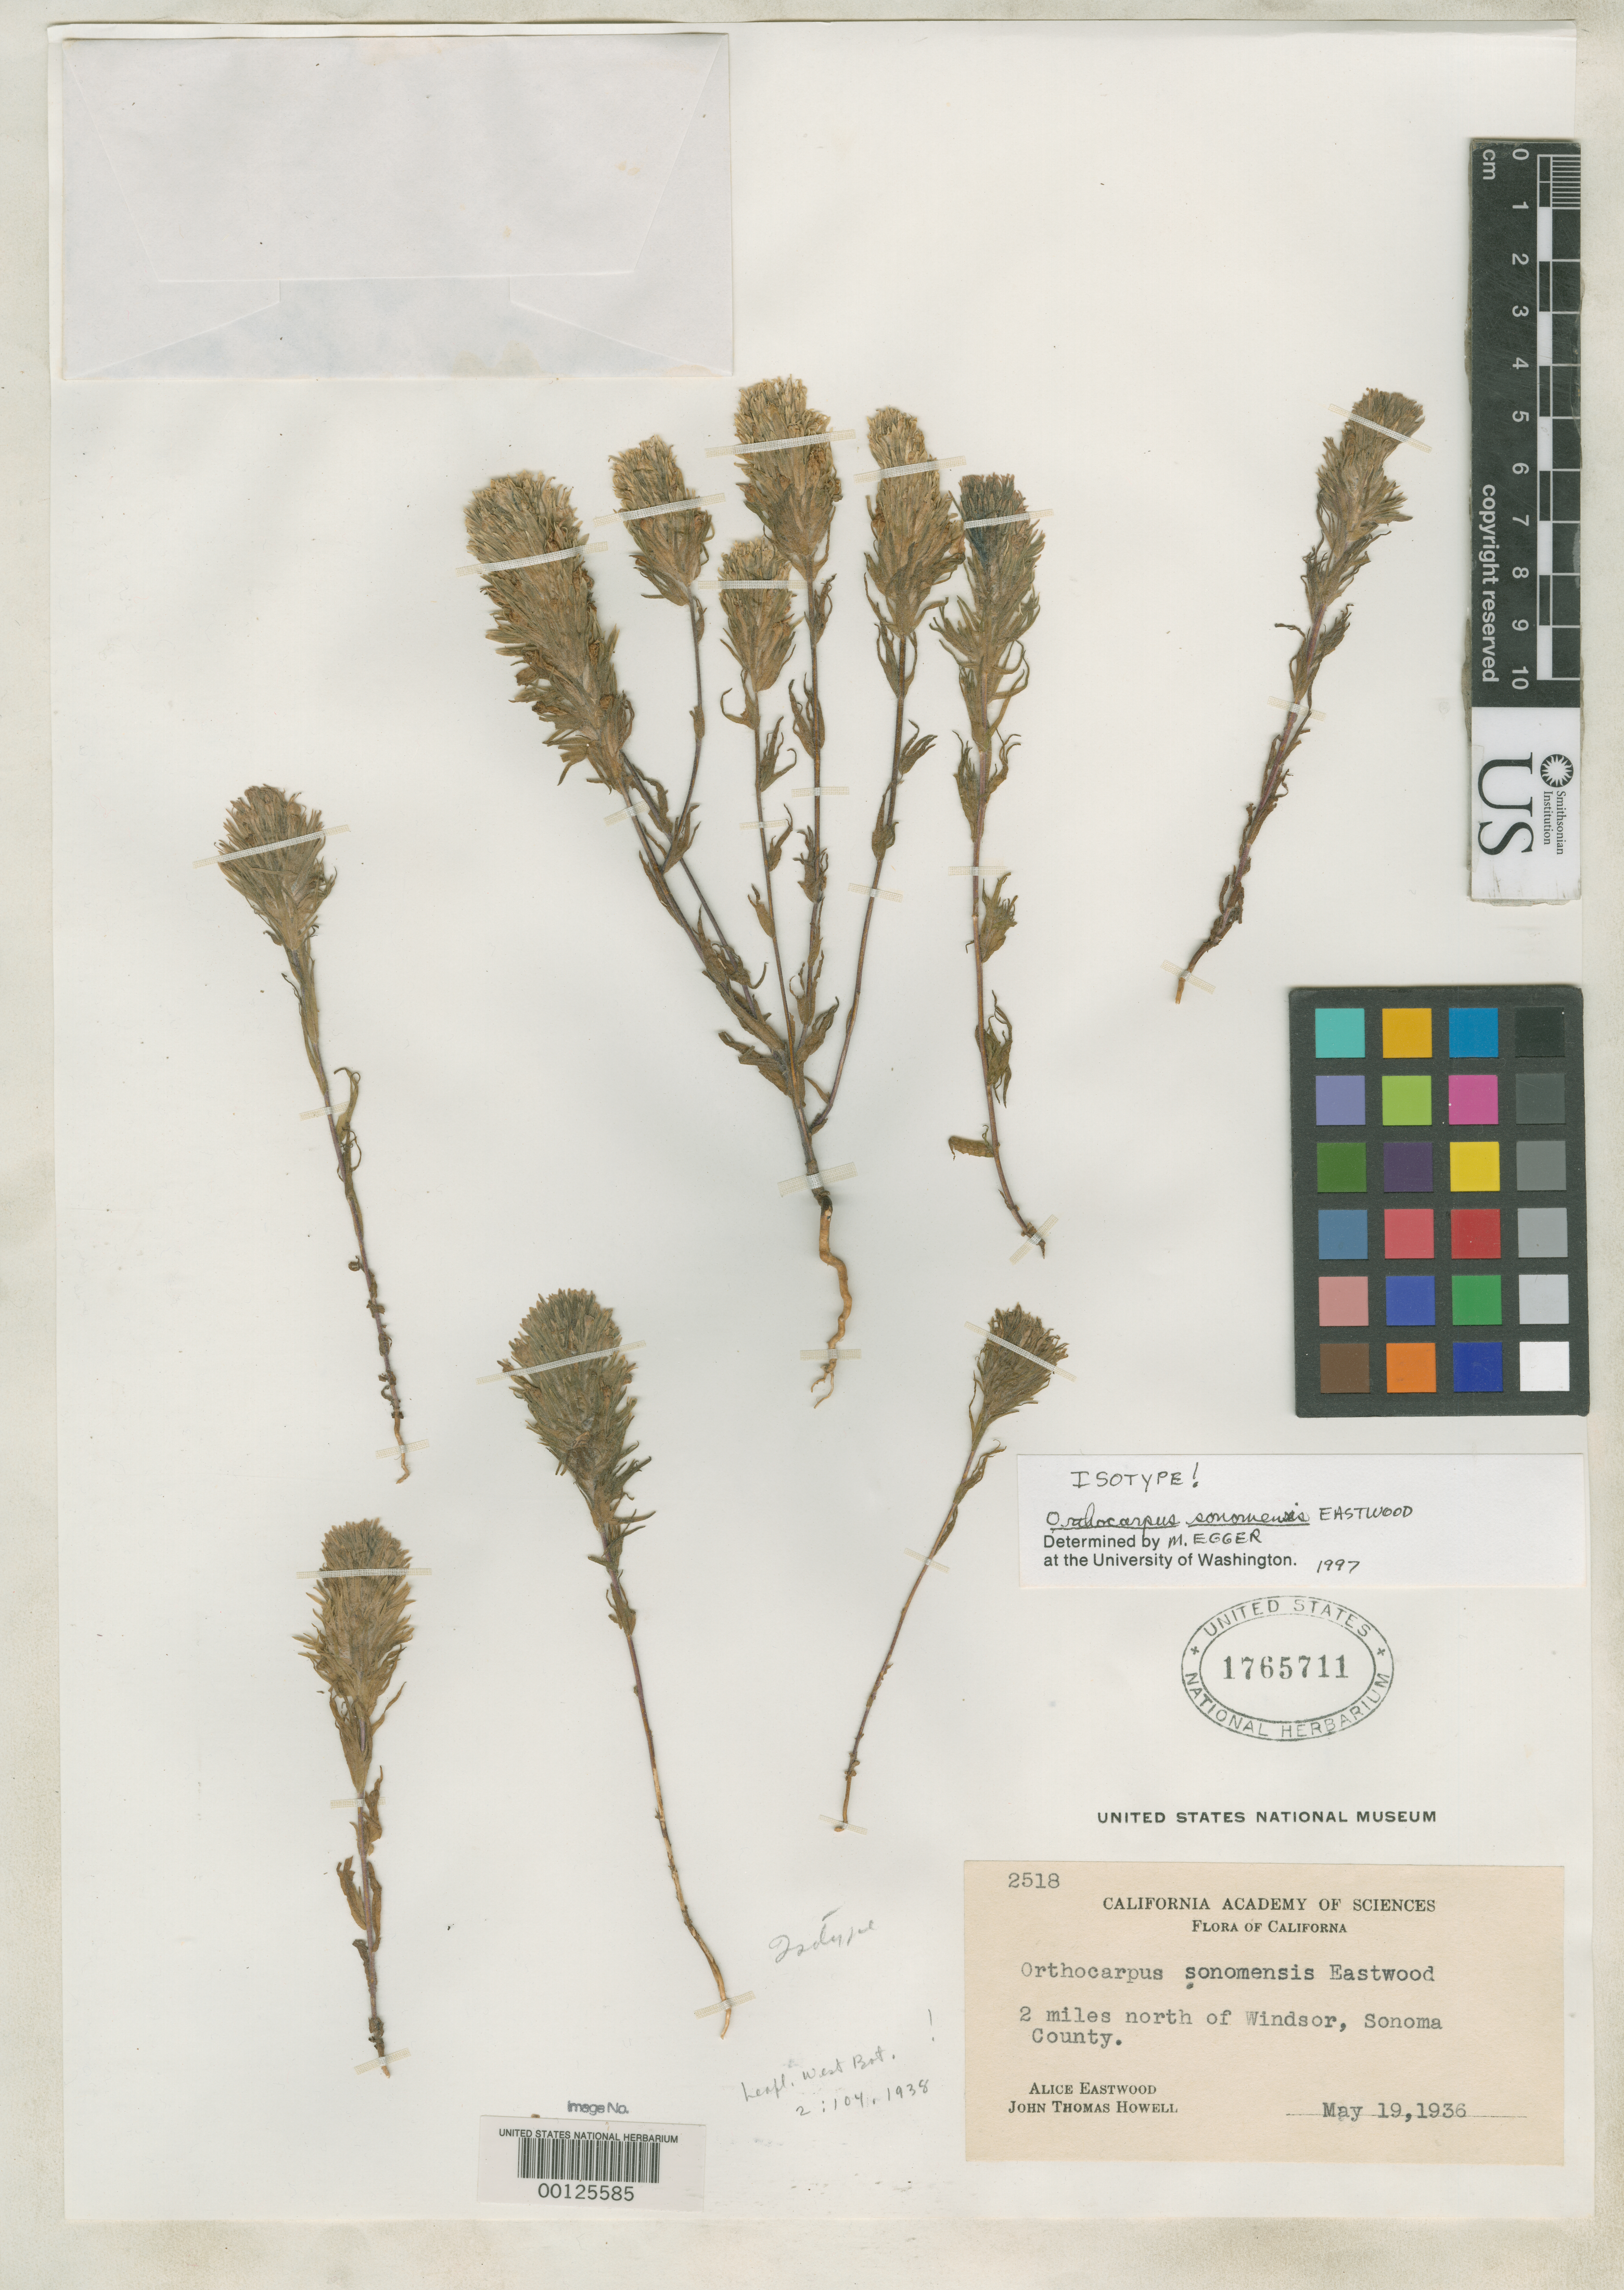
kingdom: Plantae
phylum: Tracheophyta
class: Magnoliopsida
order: Lamiales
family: Orobanchaceae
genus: Orthocarpus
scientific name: Orthocarpus sonomensis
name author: Eastw.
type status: Isotype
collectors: A. Eastwood & J. T. Howell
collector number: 2518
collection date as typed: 19 May 1936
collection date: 1936-05-19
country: United States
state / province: California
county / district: Sonoma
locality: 2 mi n of Windsor.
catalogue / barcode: US 1765711